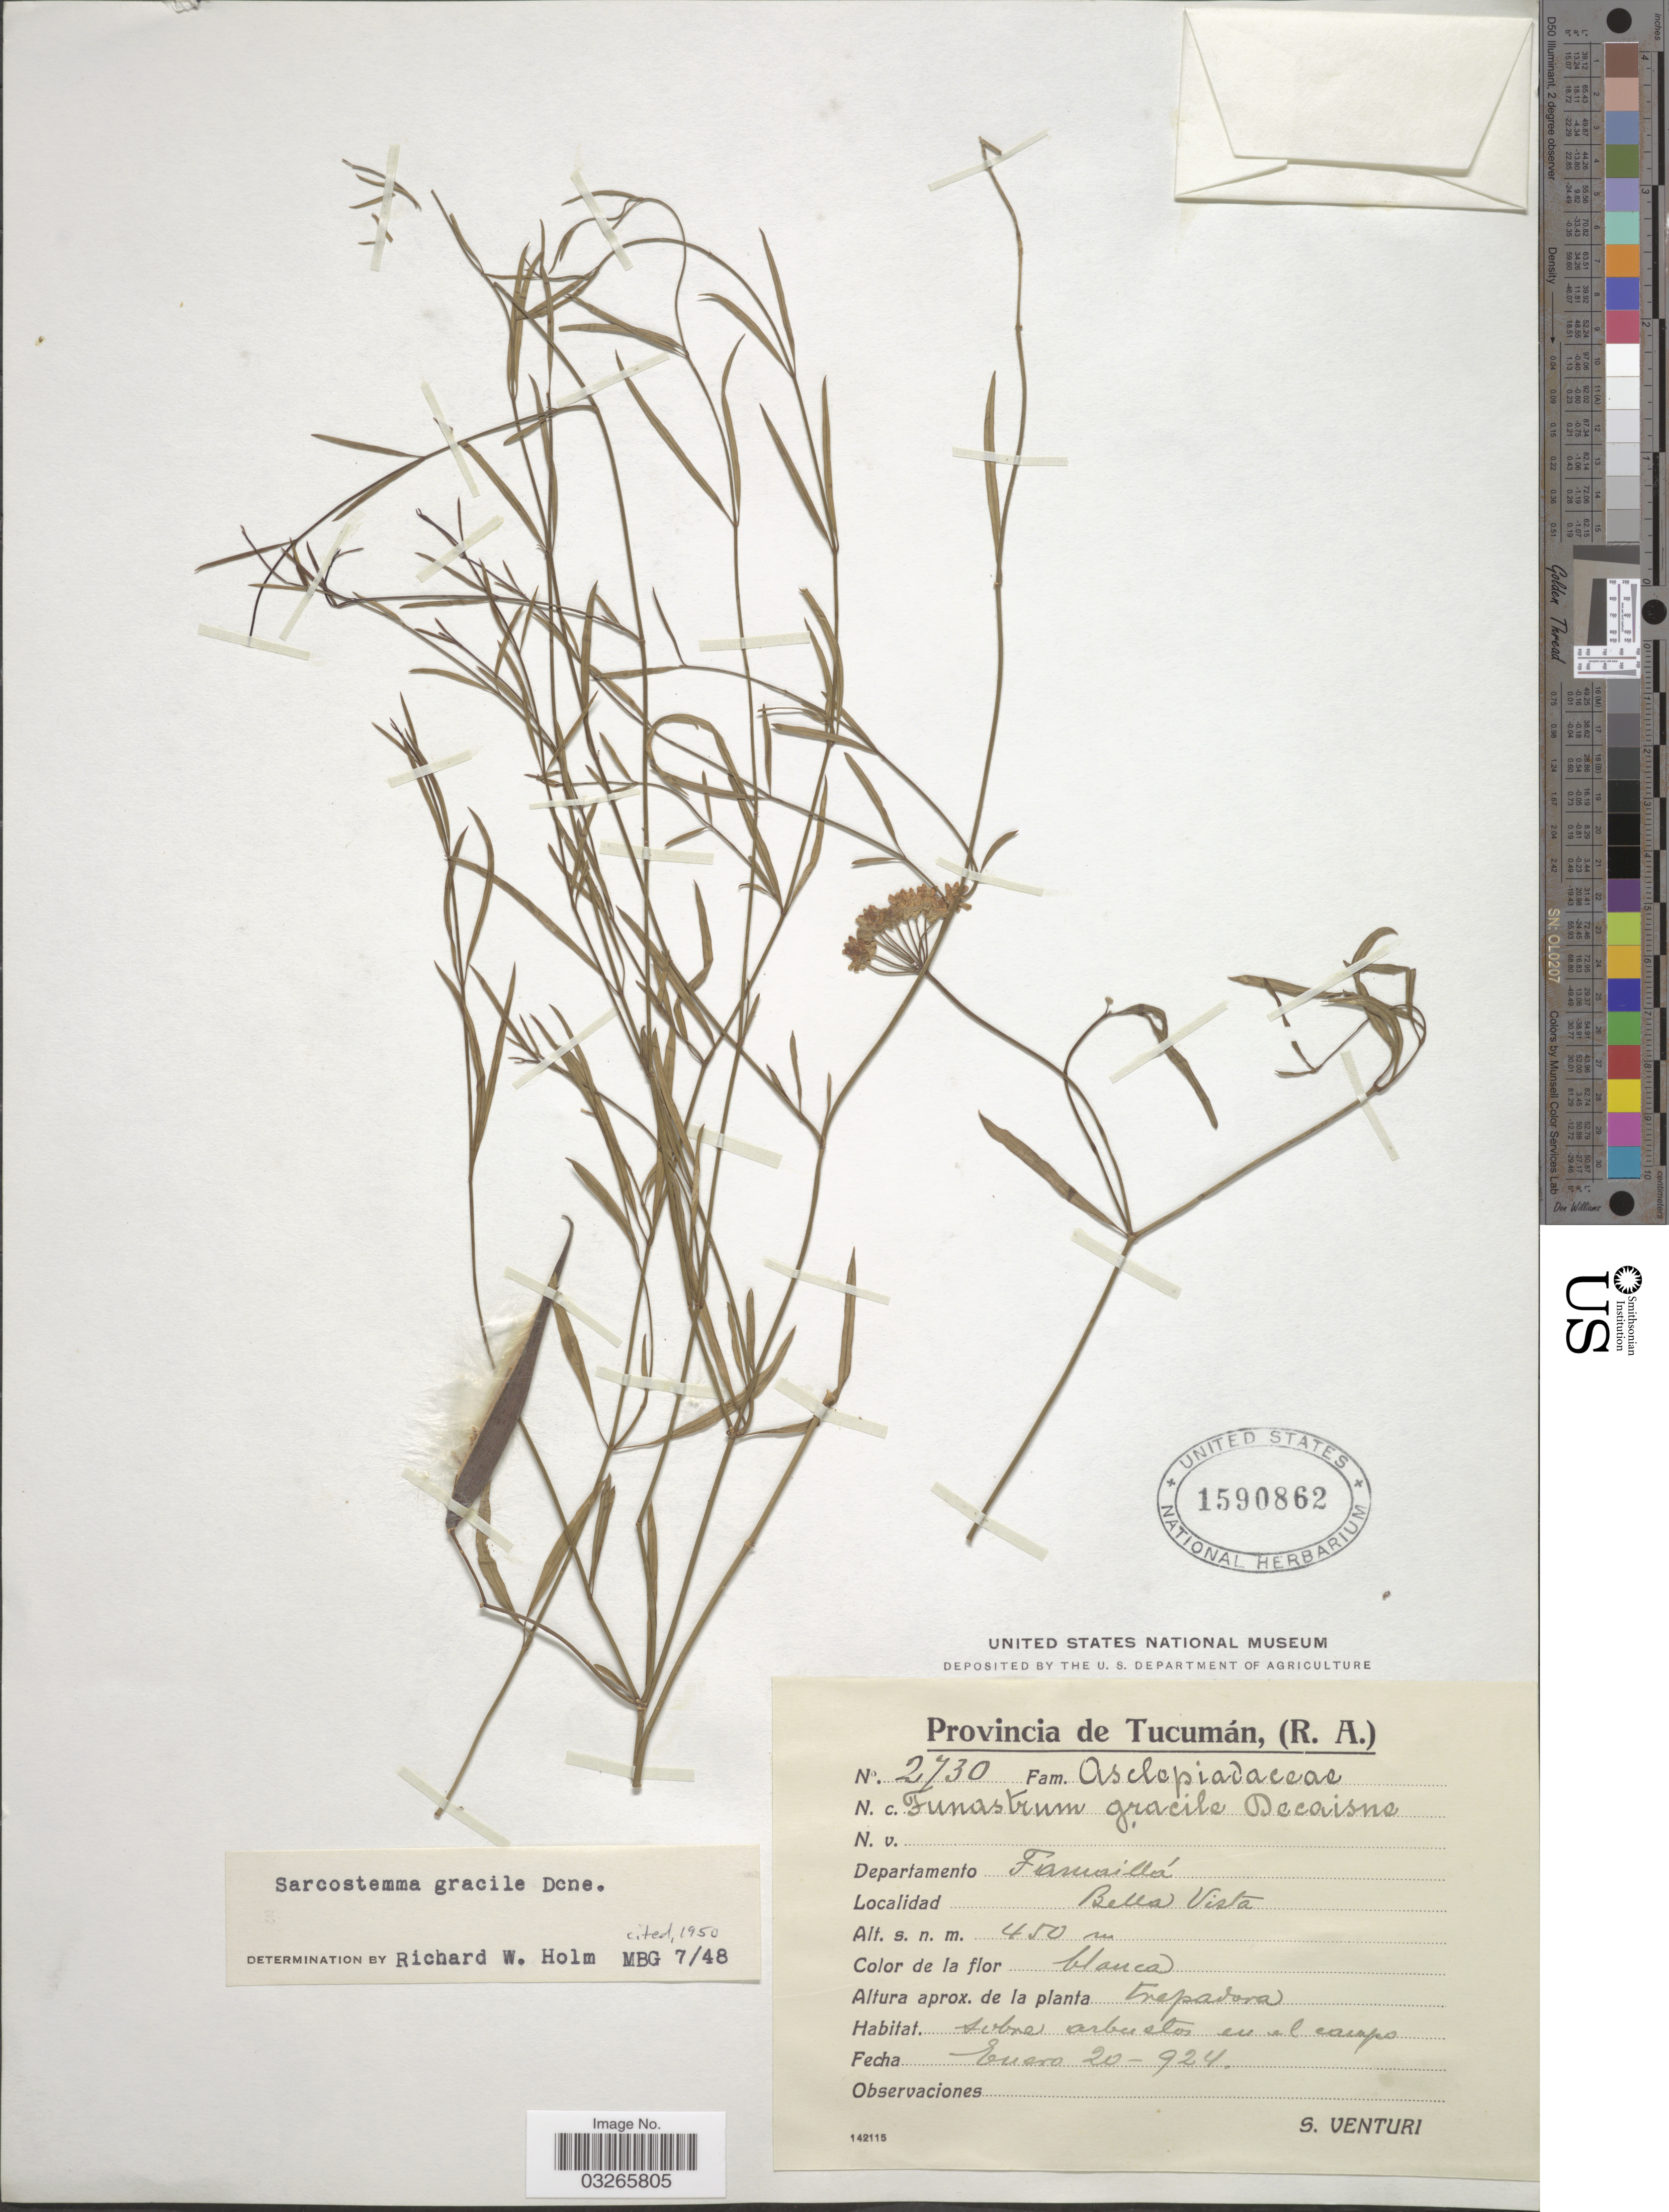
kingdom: Plantae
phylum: Tracheophyta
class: Magnoliopsida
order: Gentianales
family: Apocynaceae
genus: Sarcostemma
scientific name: Sarcostemma gracile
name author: Decne.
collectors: S. Venturi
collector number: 2730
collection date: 1924-01-20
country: Argentina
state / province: Tucuman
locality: Departamento Famaillá. Bella Vista.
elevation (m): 450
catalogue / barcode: US 1590862